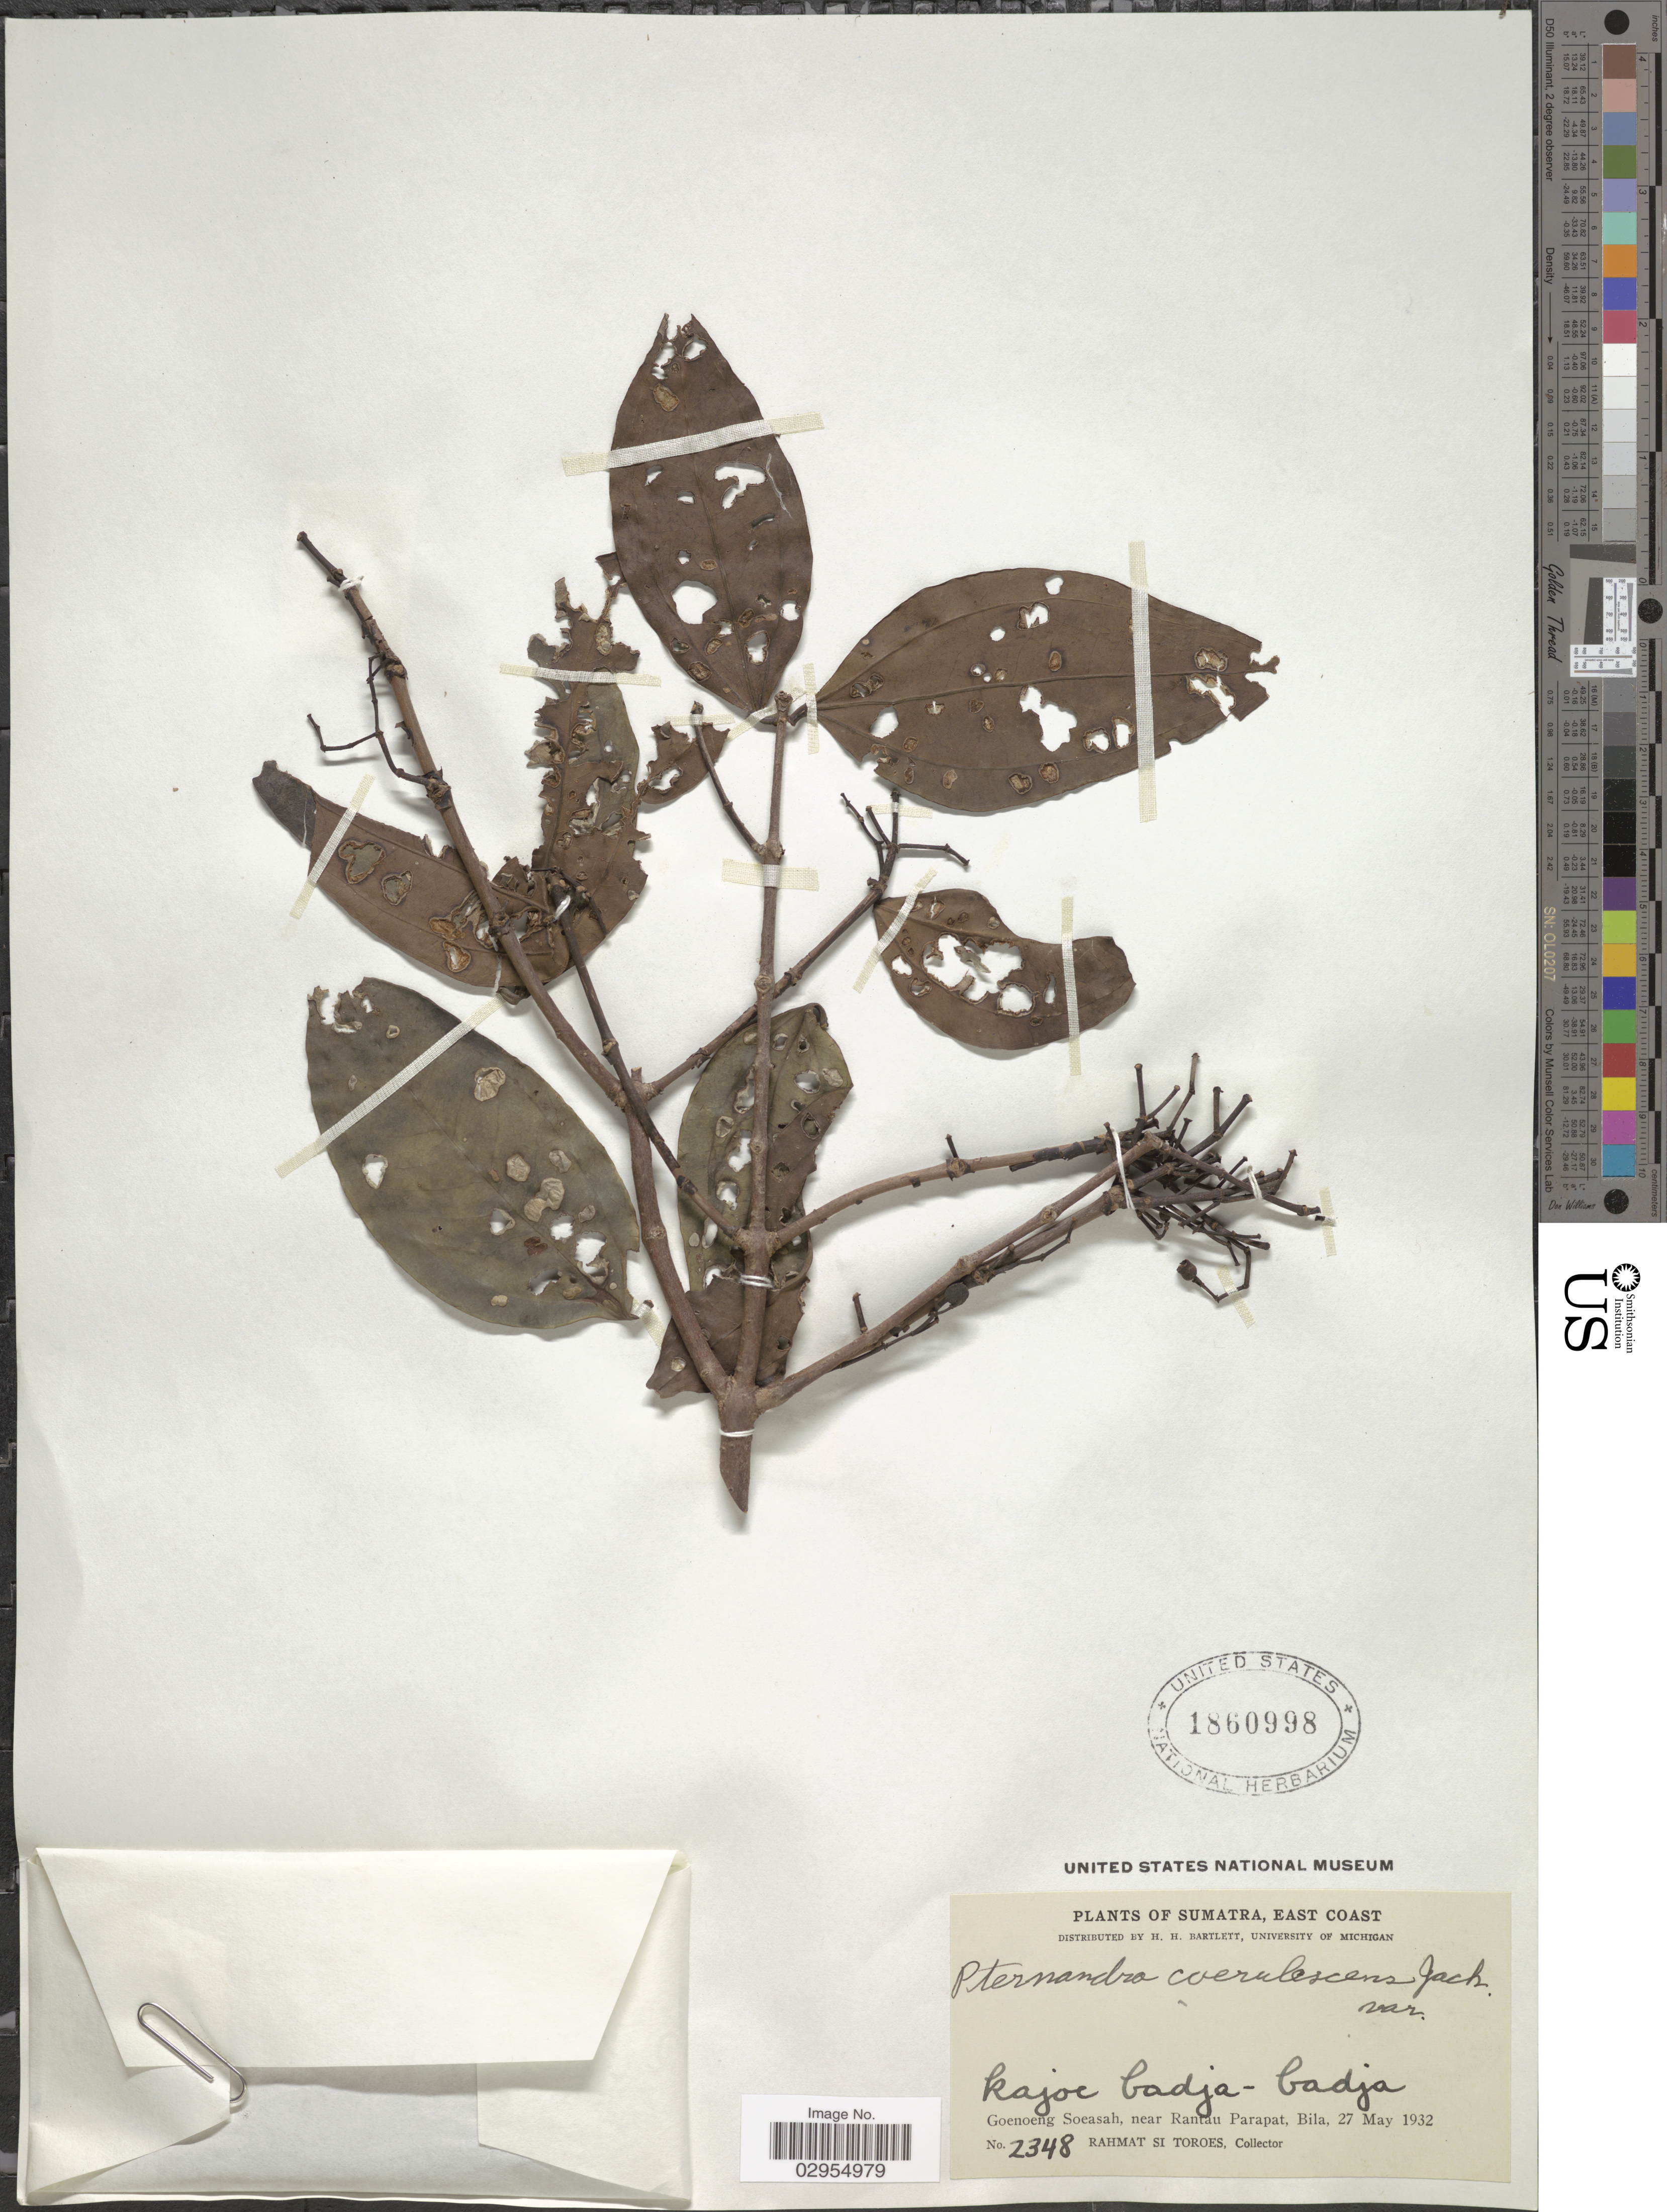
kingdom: Plantae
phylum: Tracheophyta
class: Magnoliopsida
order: Myrtales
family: Melastomataceae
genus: Pternandra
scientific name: Pternandra coerulescens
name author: Jack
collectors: Rahmat Si Boeea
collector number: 2348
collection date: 1932-05-27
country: Indonesia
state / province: Sumatra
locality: East Coast. Goenoeng Soeasah, near Rantau Parapat, Bila.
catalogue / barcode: US 1860998